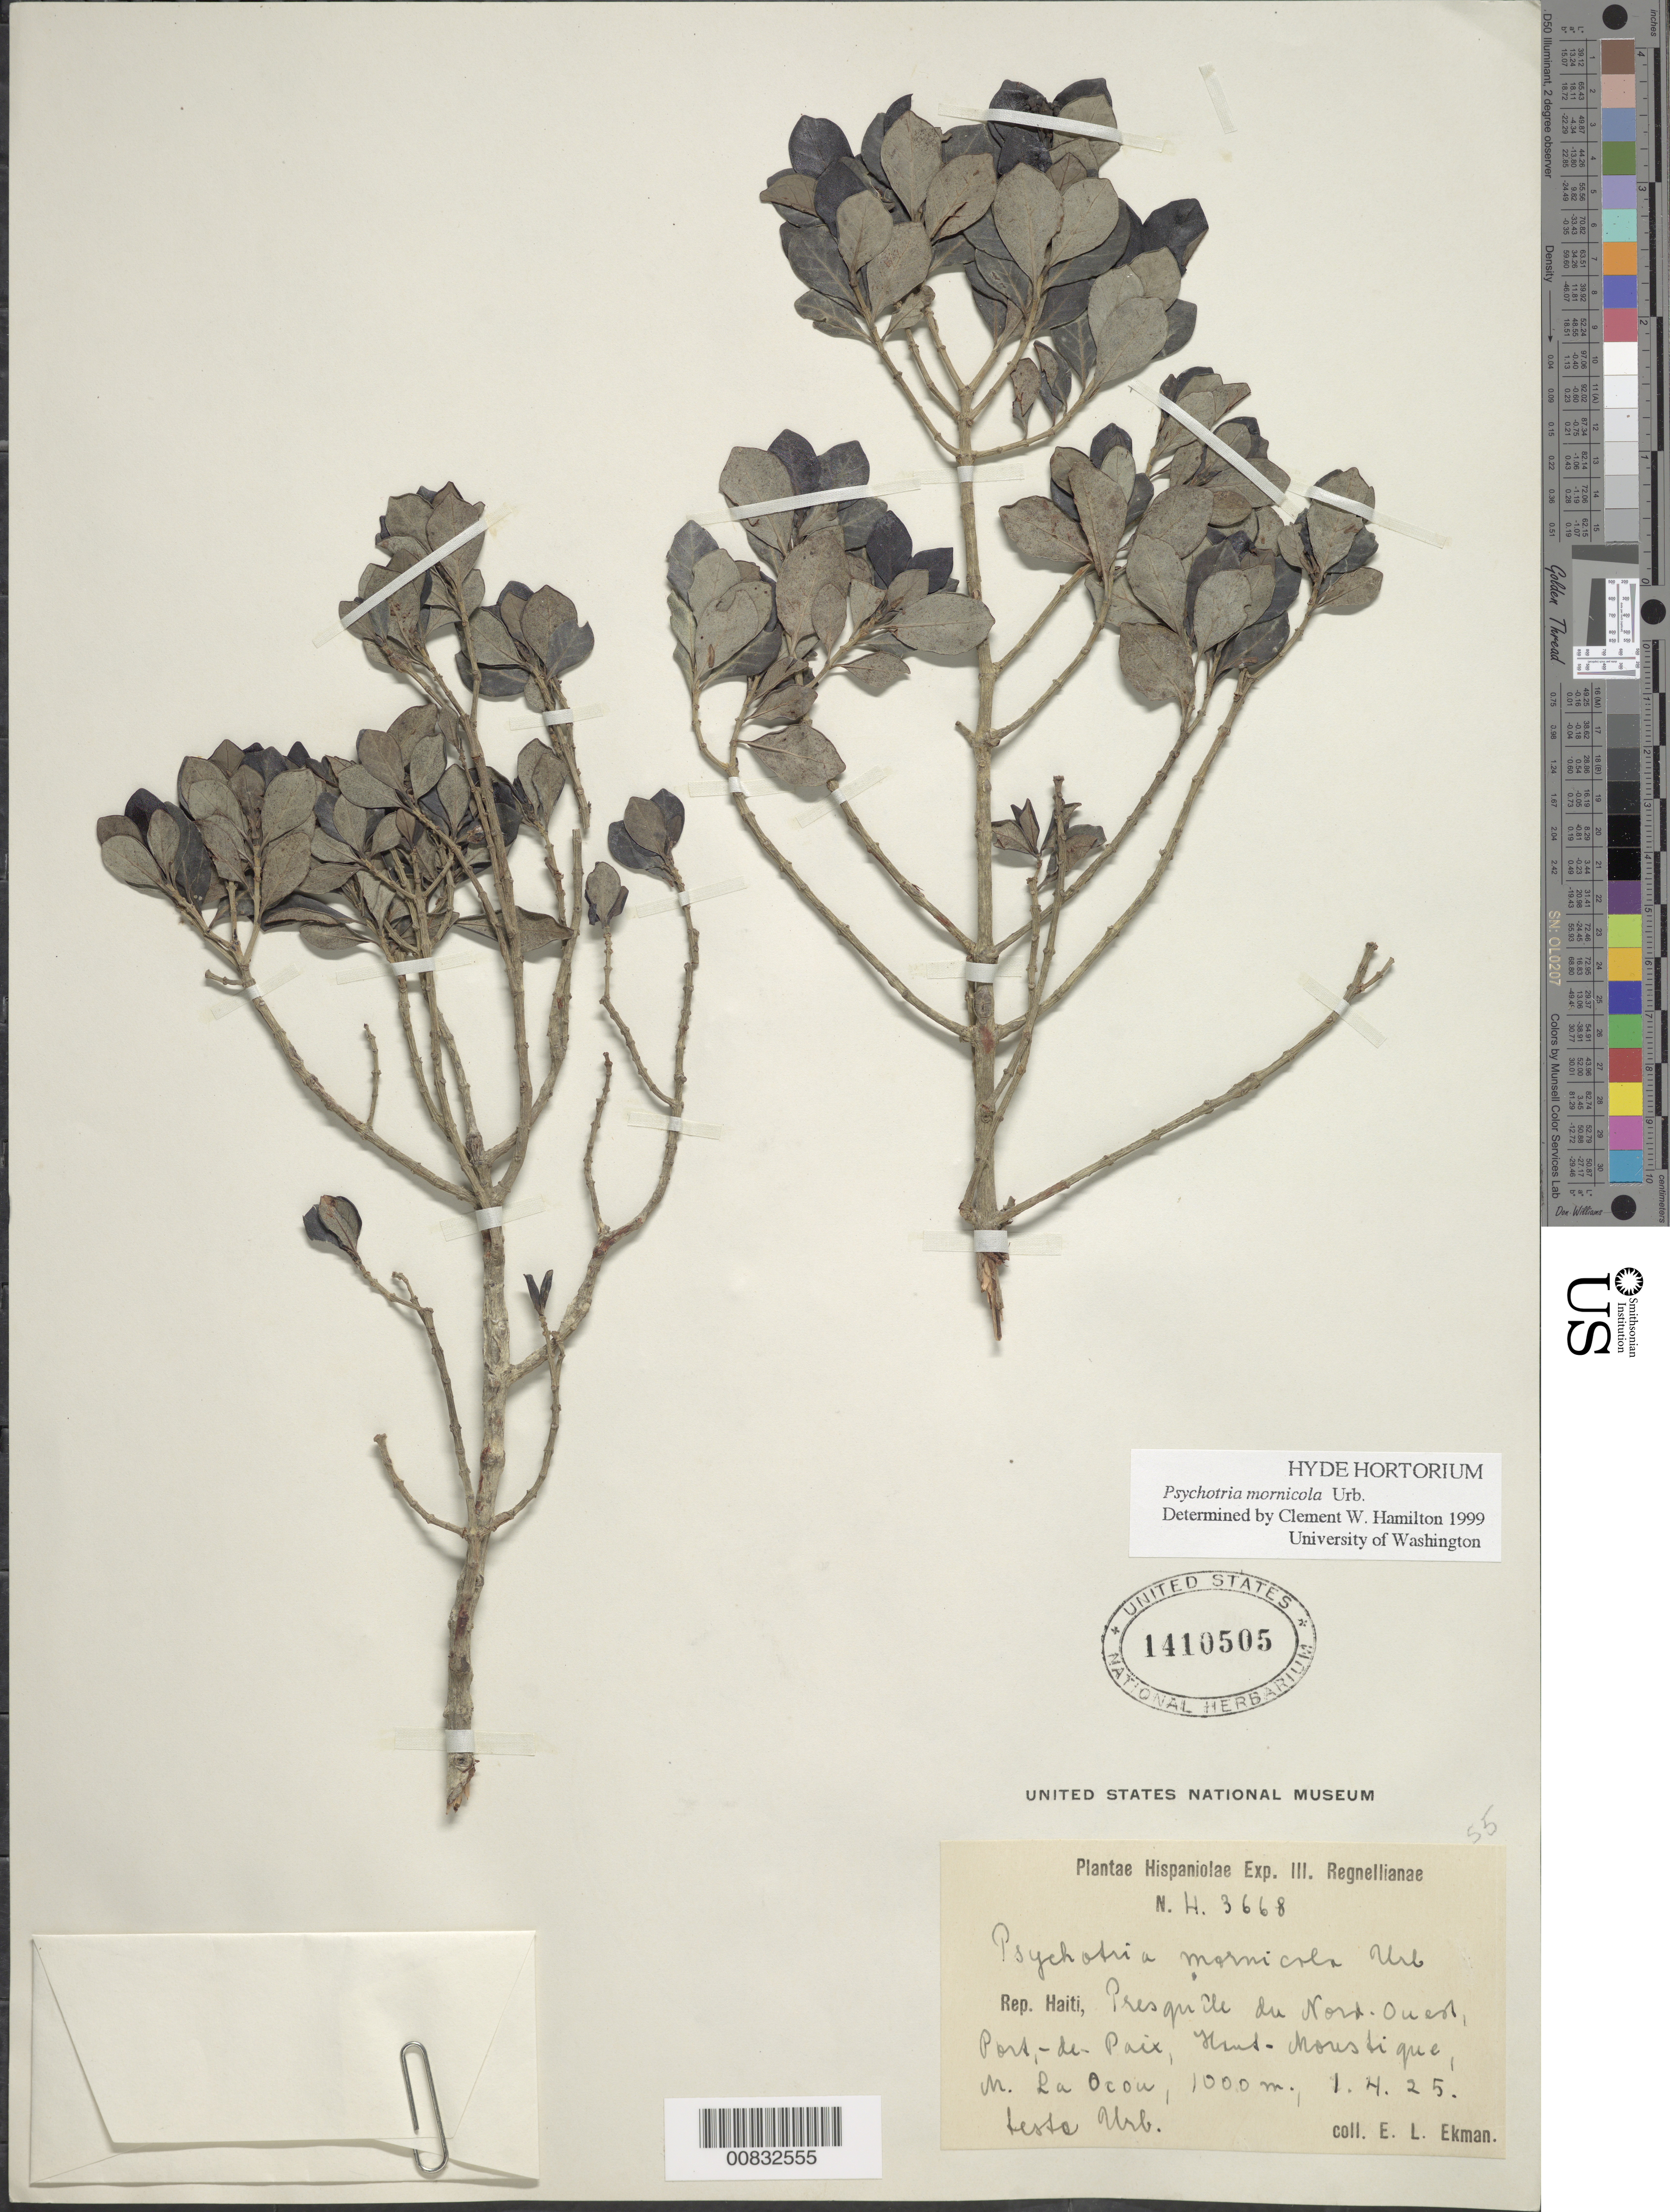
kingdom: Plantae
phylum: Tracheophyta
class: Magnoliopsida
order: Gentianales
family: Rubiaceae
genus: Psychotria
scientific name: Psychotria mornicola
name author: Urb.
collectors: E. L. Ekman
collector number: H 3668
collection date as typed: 01 Apr 1925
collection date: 1925-04-01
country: Haiti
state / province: Nord-Ouest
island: Hispaniola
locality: Port de Paix, Haut-Moustique, M. La Ocou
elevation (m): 1000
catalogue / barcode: US 1410505